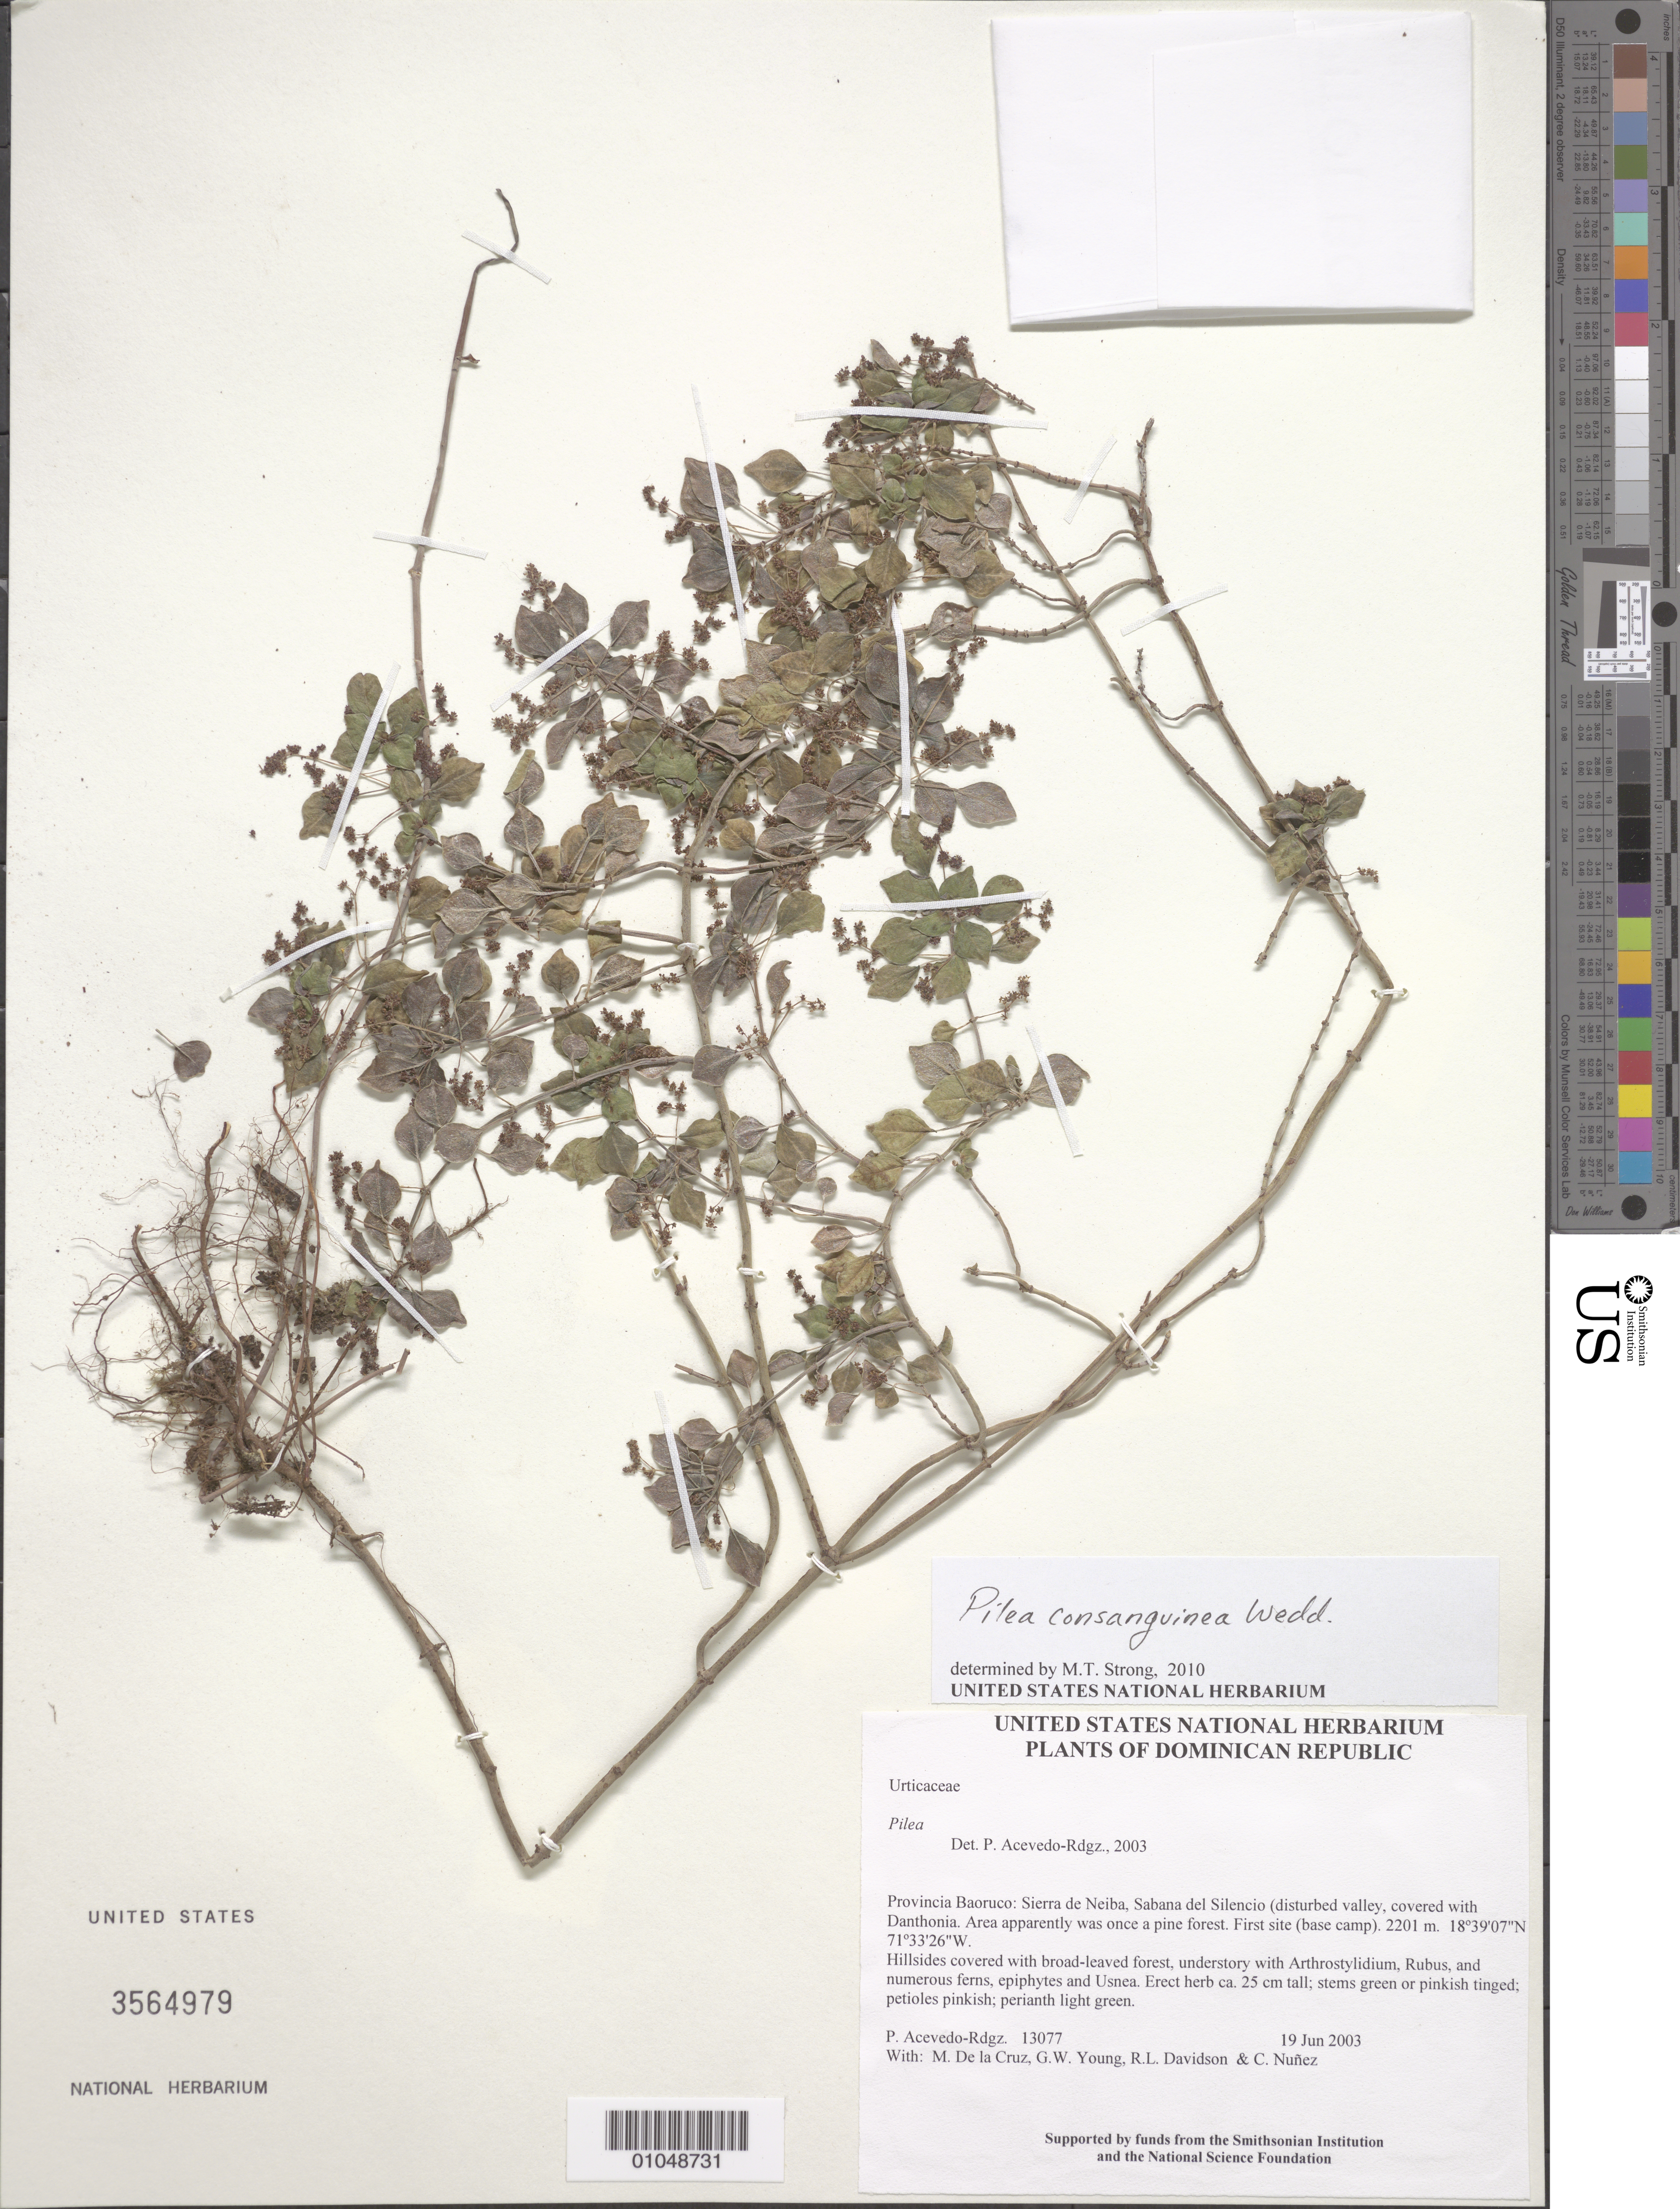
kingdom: Plantae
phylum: Tracheophyta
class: Magnoliopsida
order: Rosales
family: Urticaceae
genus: Pilea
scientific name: Pilea consanguinea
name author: Wedd.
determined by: Strong, M. T., (US), Smithsonian Institution - National Museum of Natural History (UNITED STATES)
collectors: P. Acevedo-Rodr., M. de la Cruz, J. Rawlins, G. Young, R. Davidson & C. Nunez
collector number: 13077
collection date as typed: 19 Jun 2003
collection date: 2003-06-19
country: Dominican Republic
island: Hispaniola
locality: Provincia Baoruco: Sierra de Neiba, Sabana del Silencio (disturbed valley, covered with Danthonia. Area apparently was once a pine forest. First site (base camp).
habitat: Hillsides covered with broad-leaved forest, understory with Arthrostylidium, Rubus, and numerous ferns, epiphytes and Usnea.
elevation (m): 2201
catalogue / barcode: US 3564979